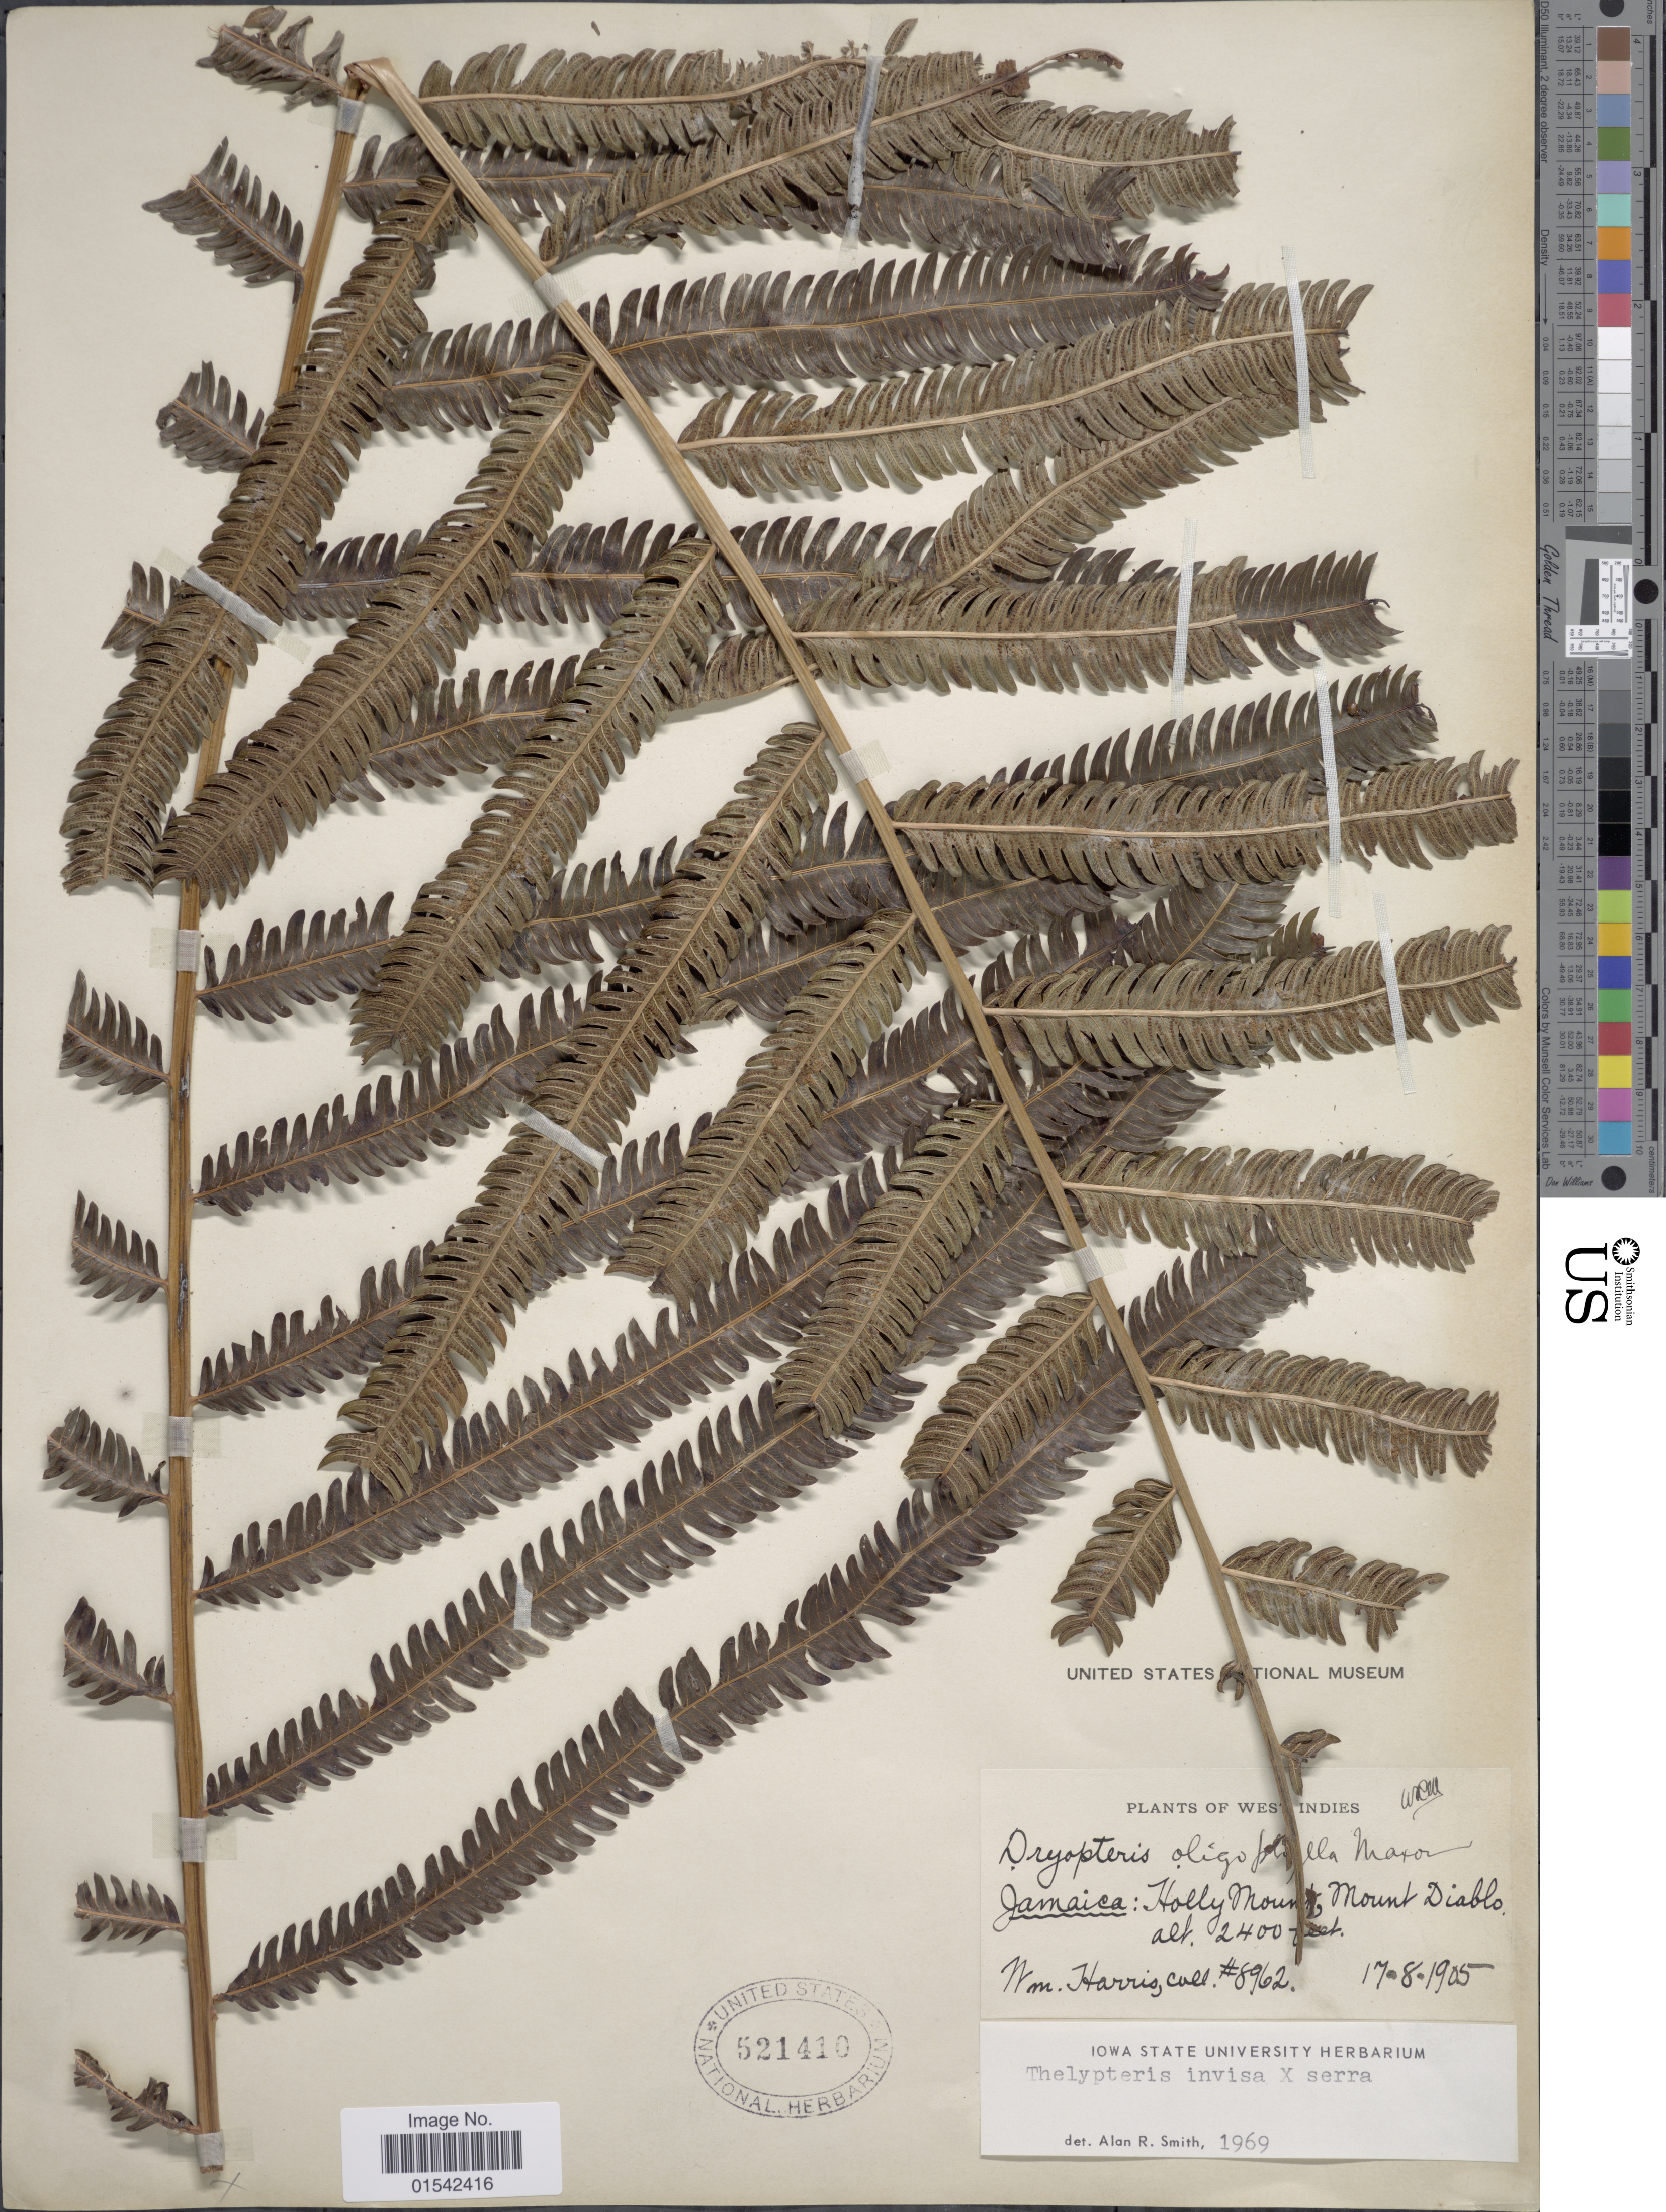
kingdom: Plantae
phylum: Tracheophyta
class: Polypodiopsida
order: Polypodiales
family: Thelypteridaceae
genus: Cyclosorus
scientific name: x C. serra (Sw.) Farw.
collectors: W. H. Harris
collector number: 8962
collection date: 1905-08-17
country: Jamaica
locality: Holly Mount, Mount Diablo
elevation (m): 732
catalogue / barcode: US 521410